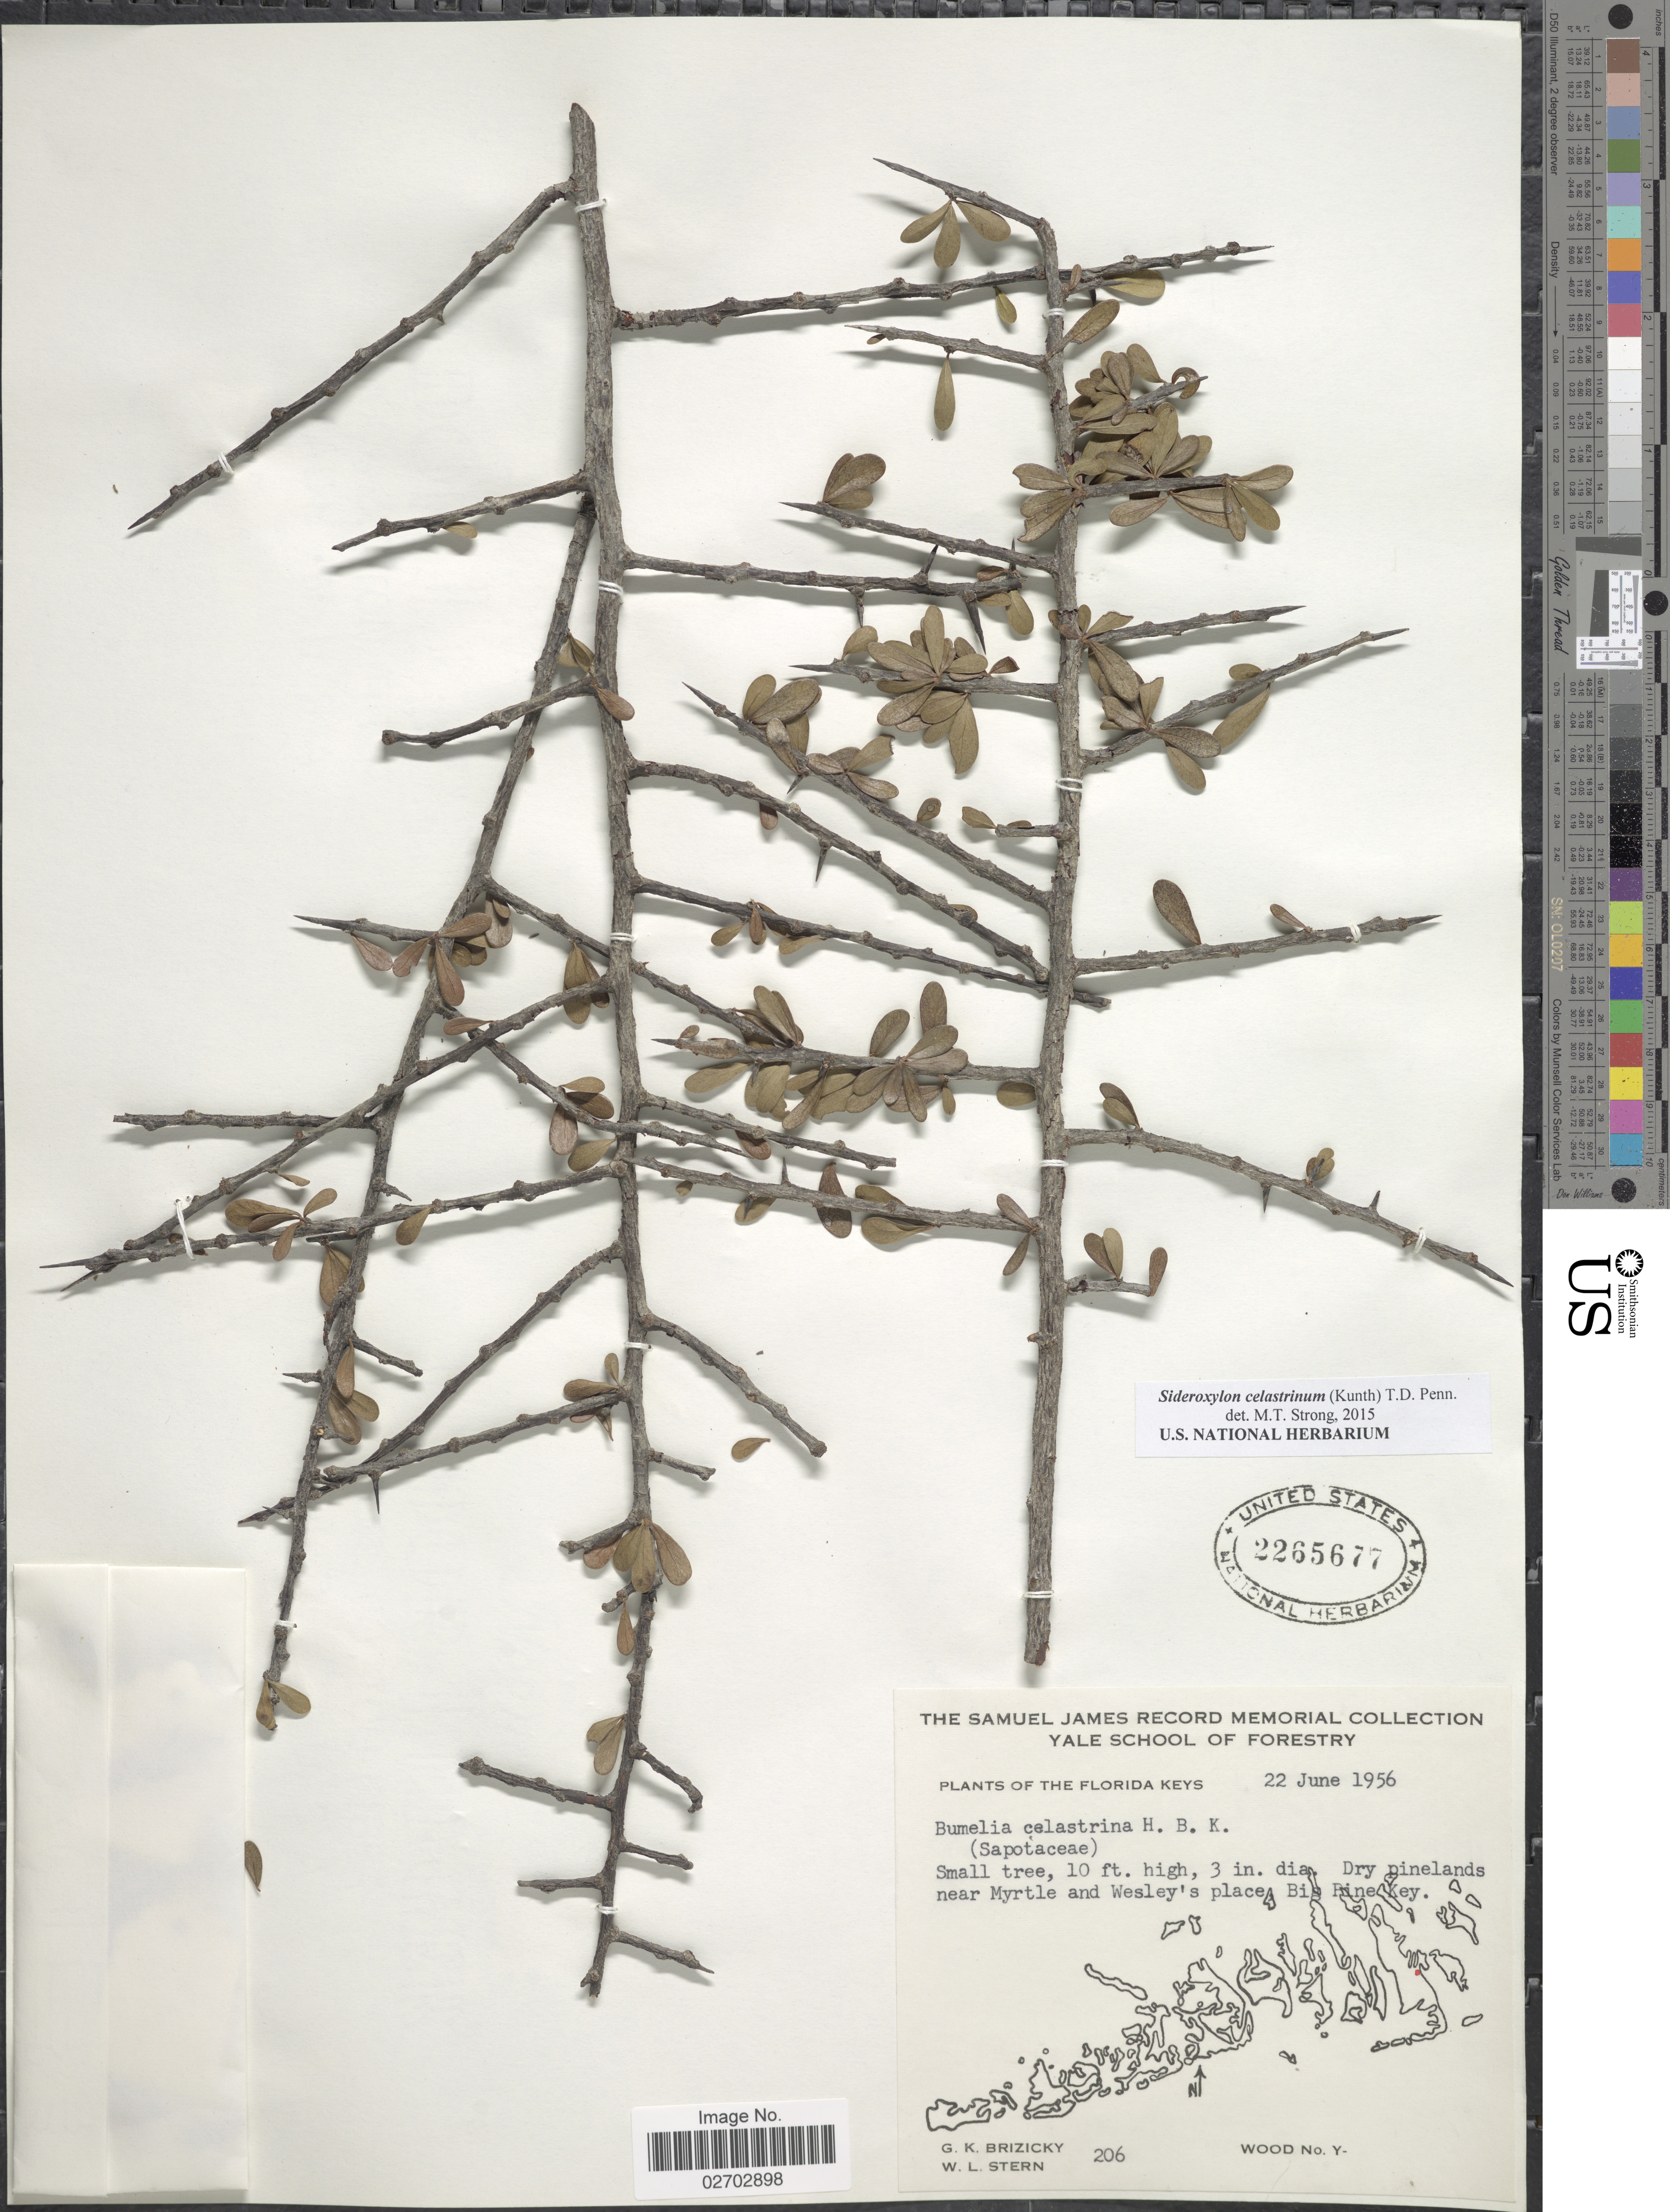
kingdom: Plantae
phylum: Tracheophyta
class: Magnoliopsida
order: Ericales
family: Sapotaceae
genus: Sideroxylon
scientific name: Sideroxylon celastrinum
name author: (Kunth) T.D. Penn.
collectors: G. K. Brizicky & W. L. Stern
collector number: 206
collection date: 1956-06-22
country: United States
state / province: Florida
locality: Florida Keys. near Myrtle and Wesley's place Big Pine Key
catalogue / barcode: US 2265677